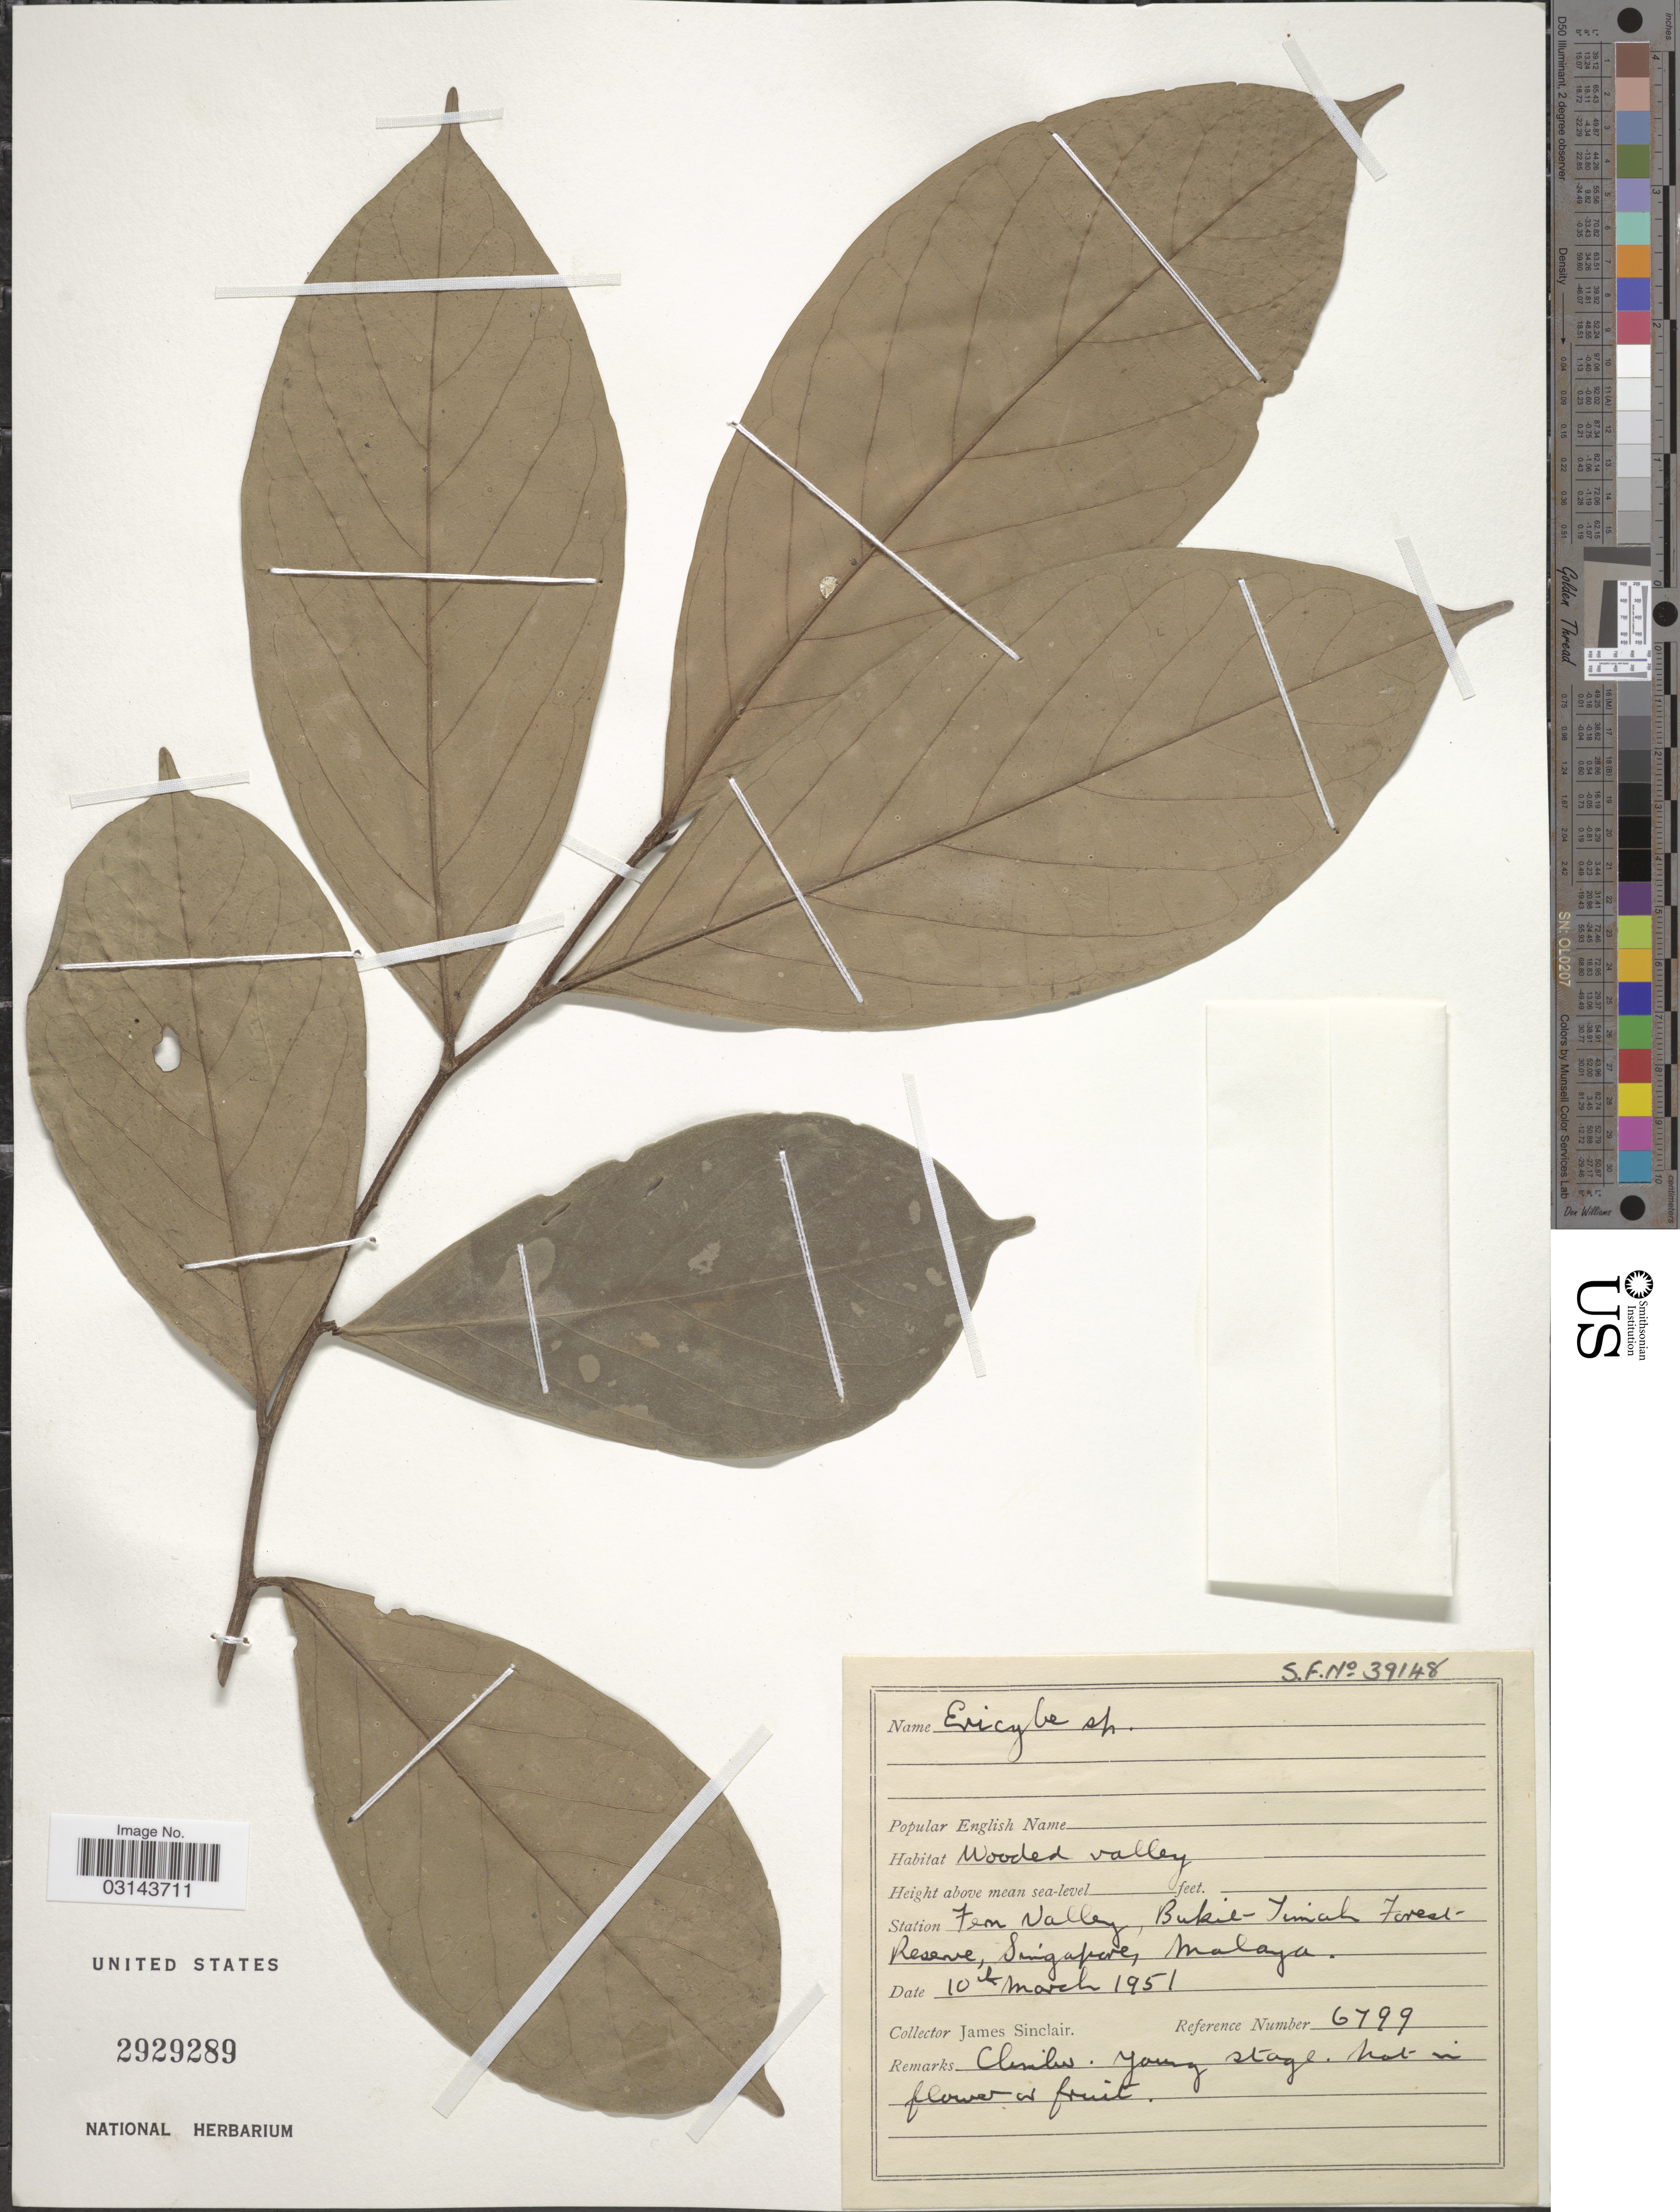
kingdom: Plantae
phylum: Tracheophyta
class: Magnoliopsida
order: Solanales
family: Convolvulaceae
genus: Erycibe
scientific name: Erycibe sp.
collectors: J. Sinclair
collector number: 6799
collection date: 1951-03-10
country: Singapore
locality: Station Fern Valley, Bukit Timah Forest Reserve, Malaya.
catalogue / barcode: US 2929289